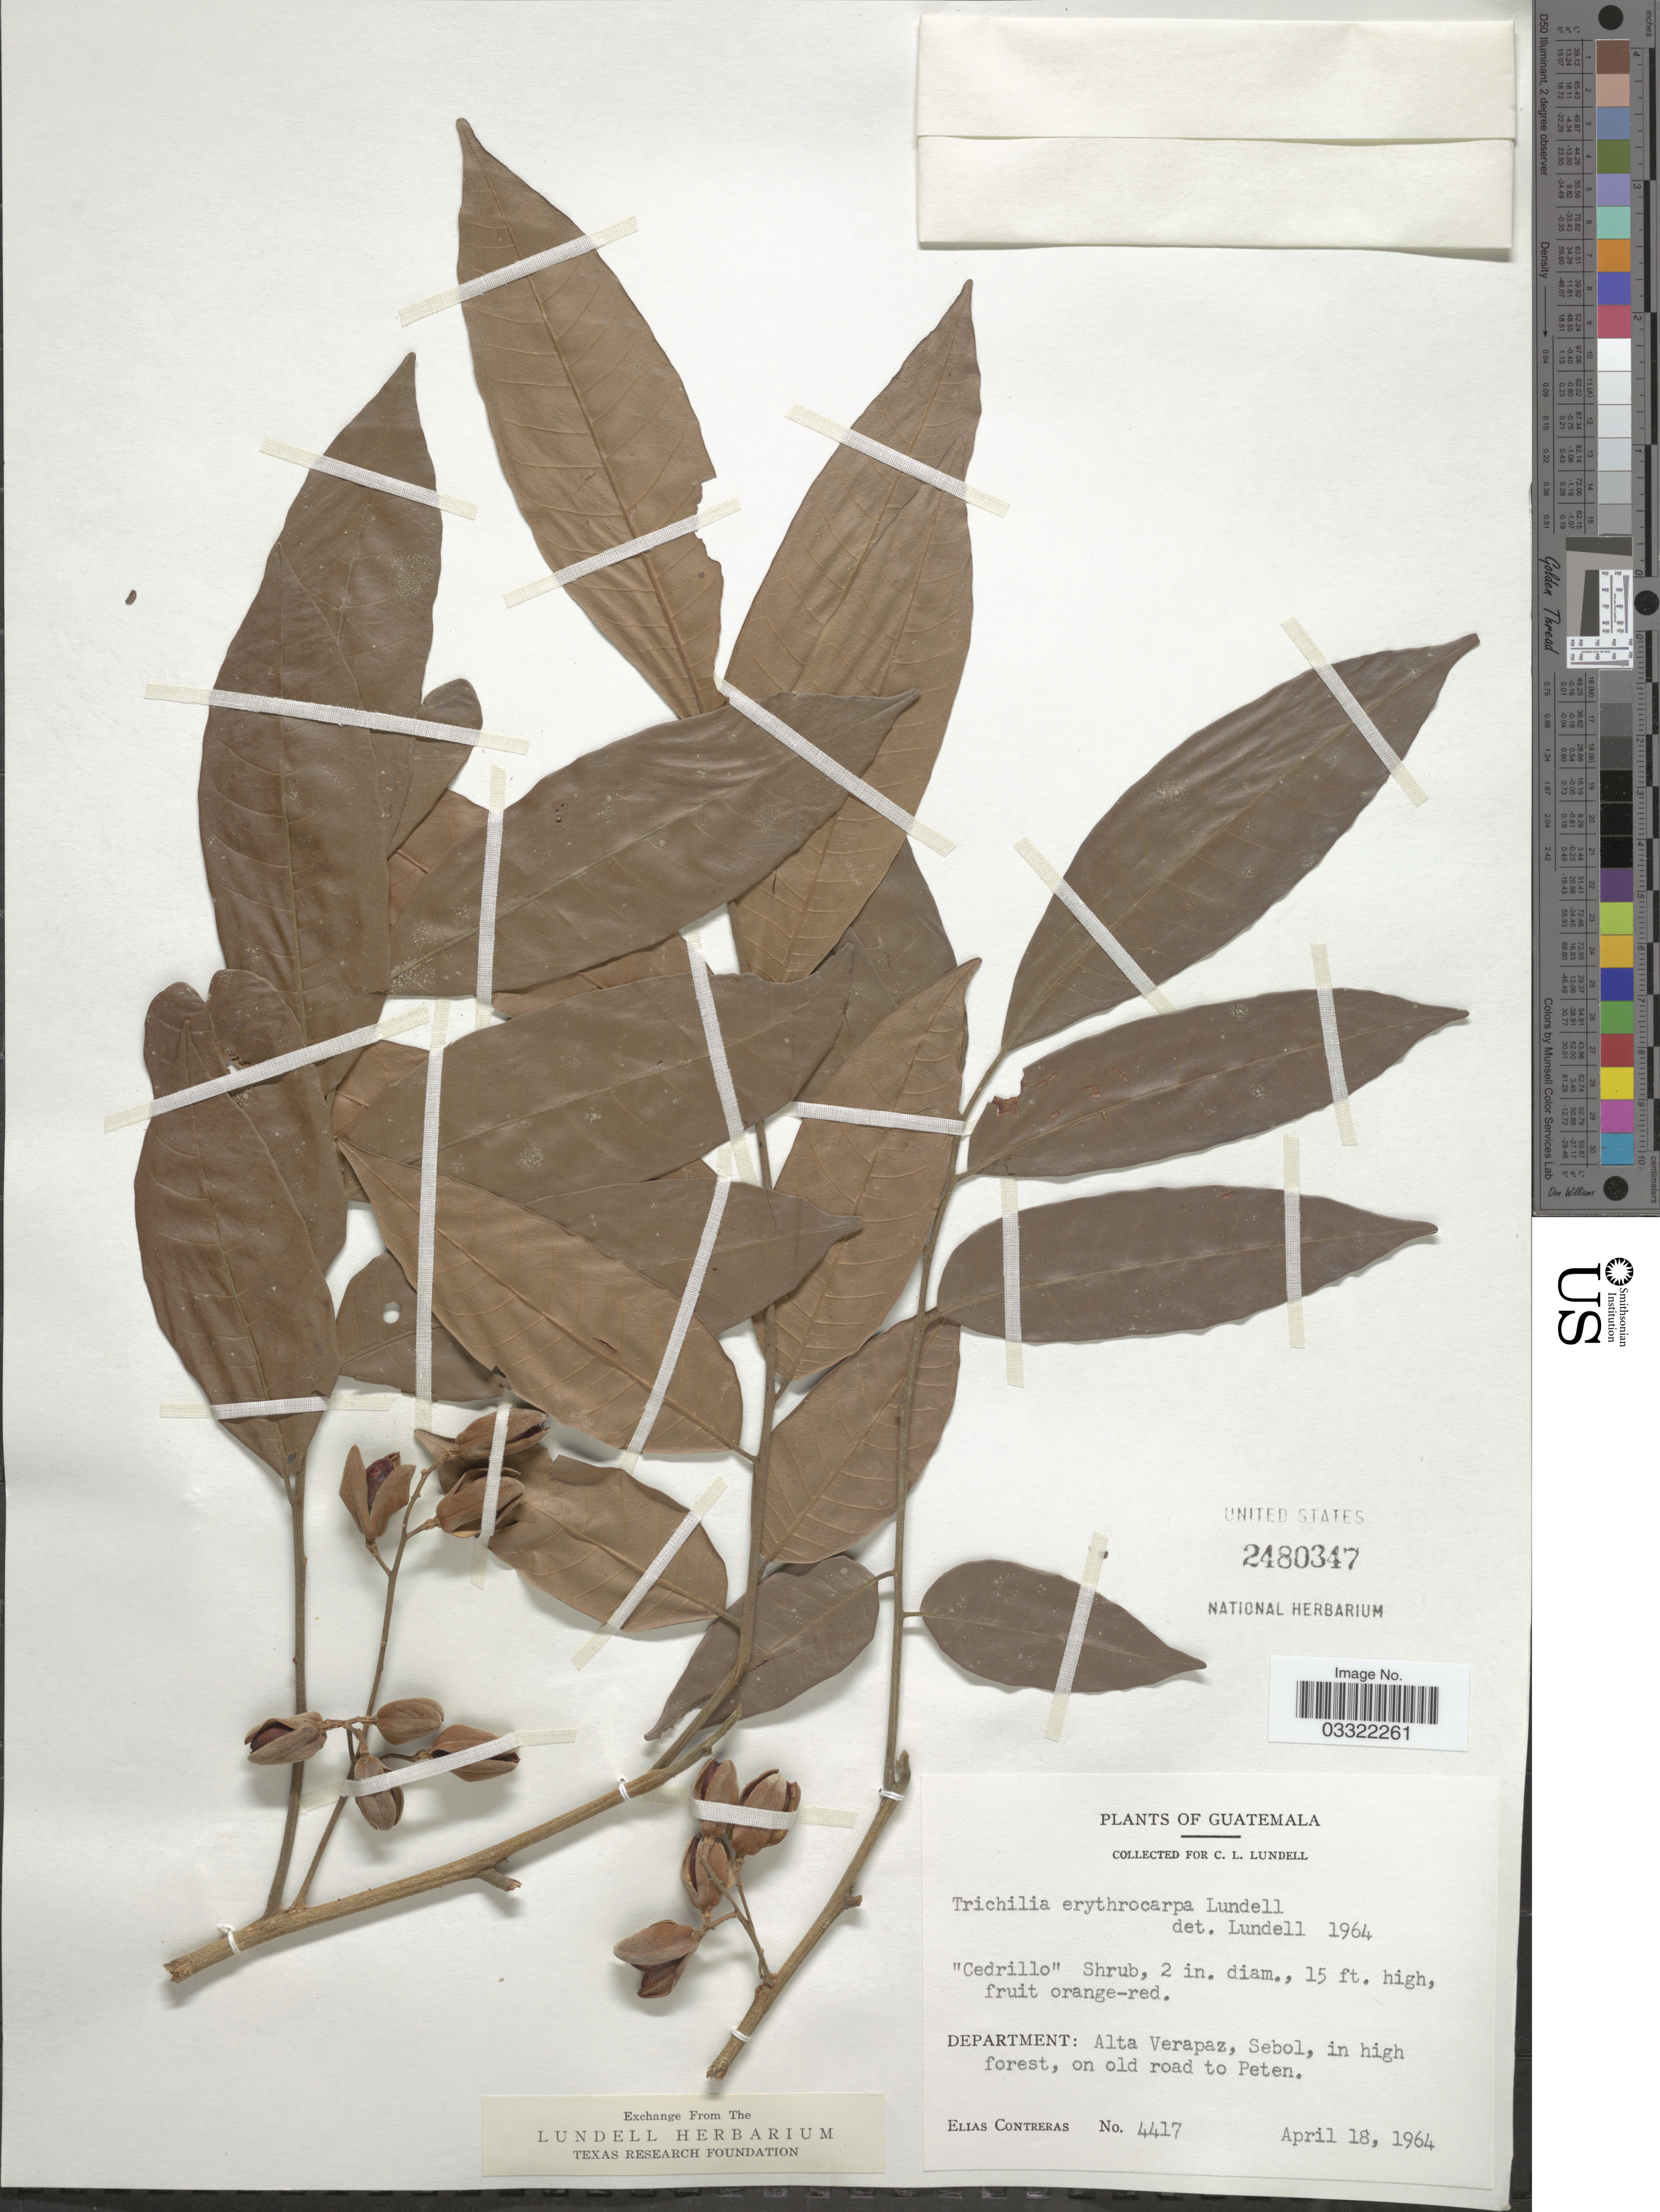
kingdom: Plantae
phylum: Tracheophyta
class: Magnoliopsida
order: Sapindales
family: Meliaceae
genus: Trichilia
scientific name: Trichilia erythrocarpa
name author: Lundell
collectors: E. Contreras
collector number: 4417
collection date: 1964-04-18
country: Guatemala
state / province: Alta Verapaz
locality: Department: Alta Verapaz, Sebol, in high forest, on old road to Peten.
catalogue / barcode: US 2480347